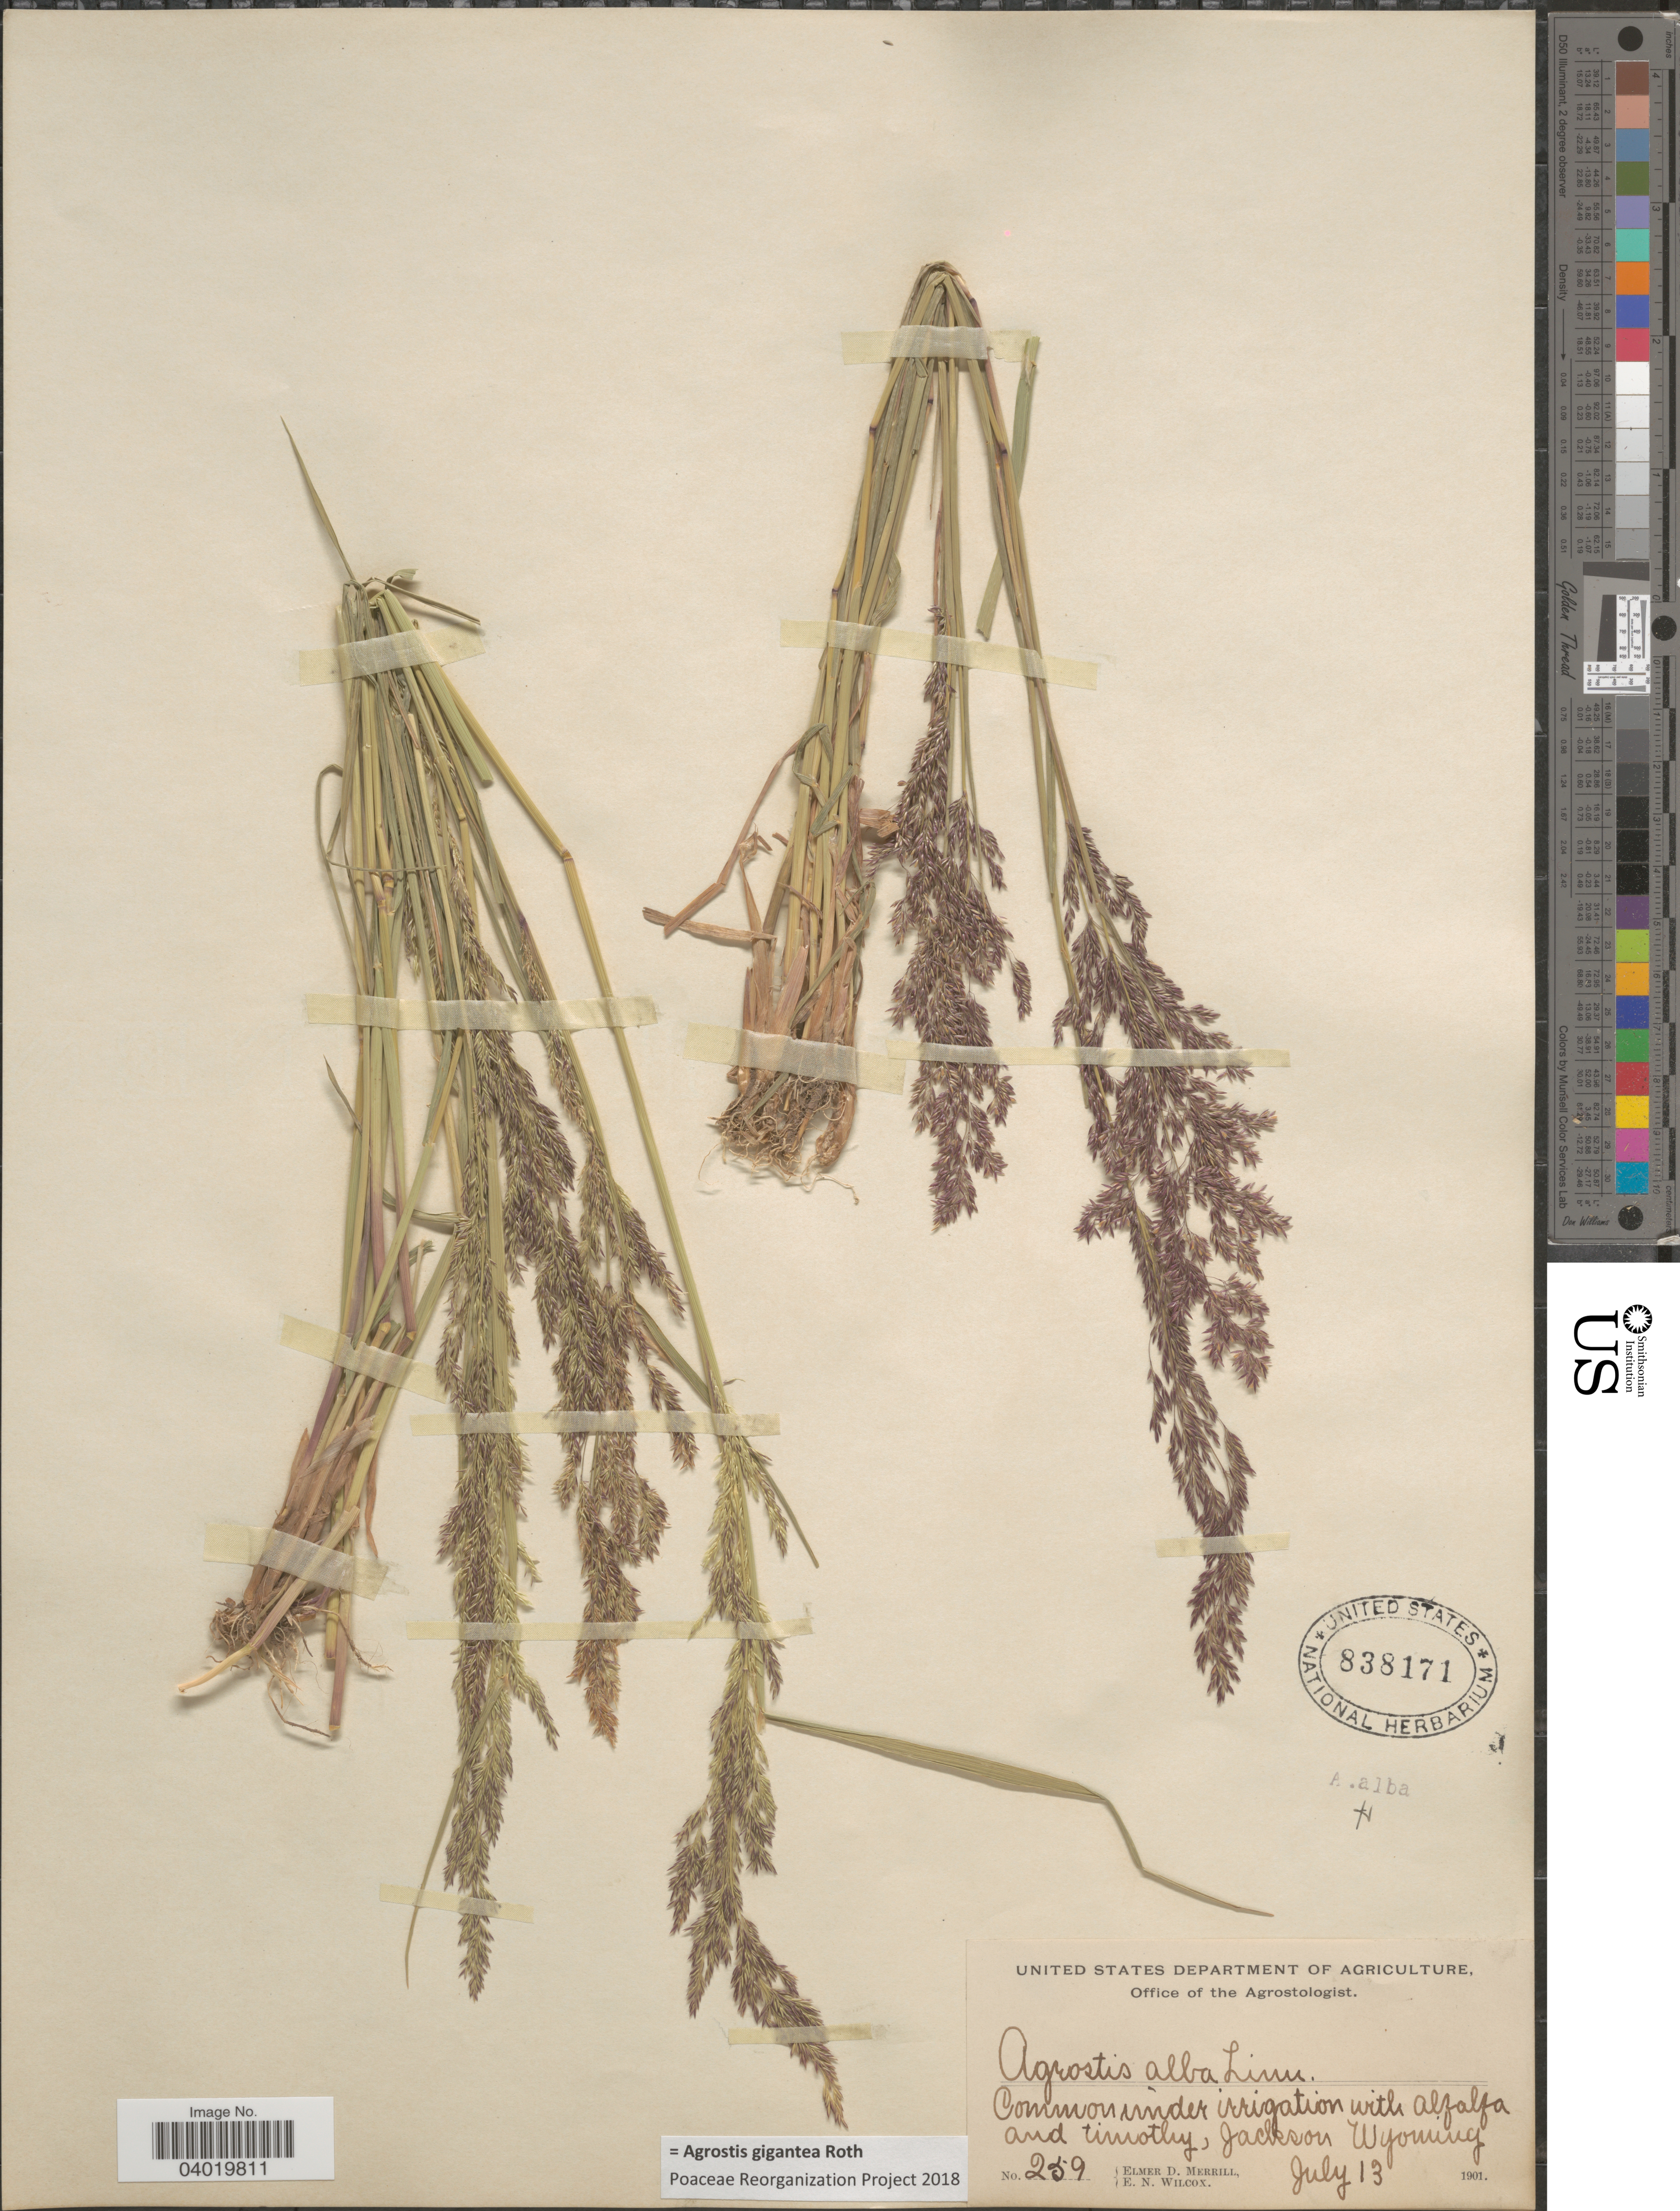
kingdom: Plantae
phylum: Tracheophyta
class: Liliopsida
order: Poales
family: Poaceae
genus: Agrostis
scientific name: Agrostis gigantea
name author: Roth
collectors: E. D. Merrill & E. Wilcox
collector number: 259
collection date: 1901-07-13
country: United States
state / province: Wyoming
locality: Under irrigation with Alfalfa and timothy, Jackson.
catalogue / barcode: US 838171